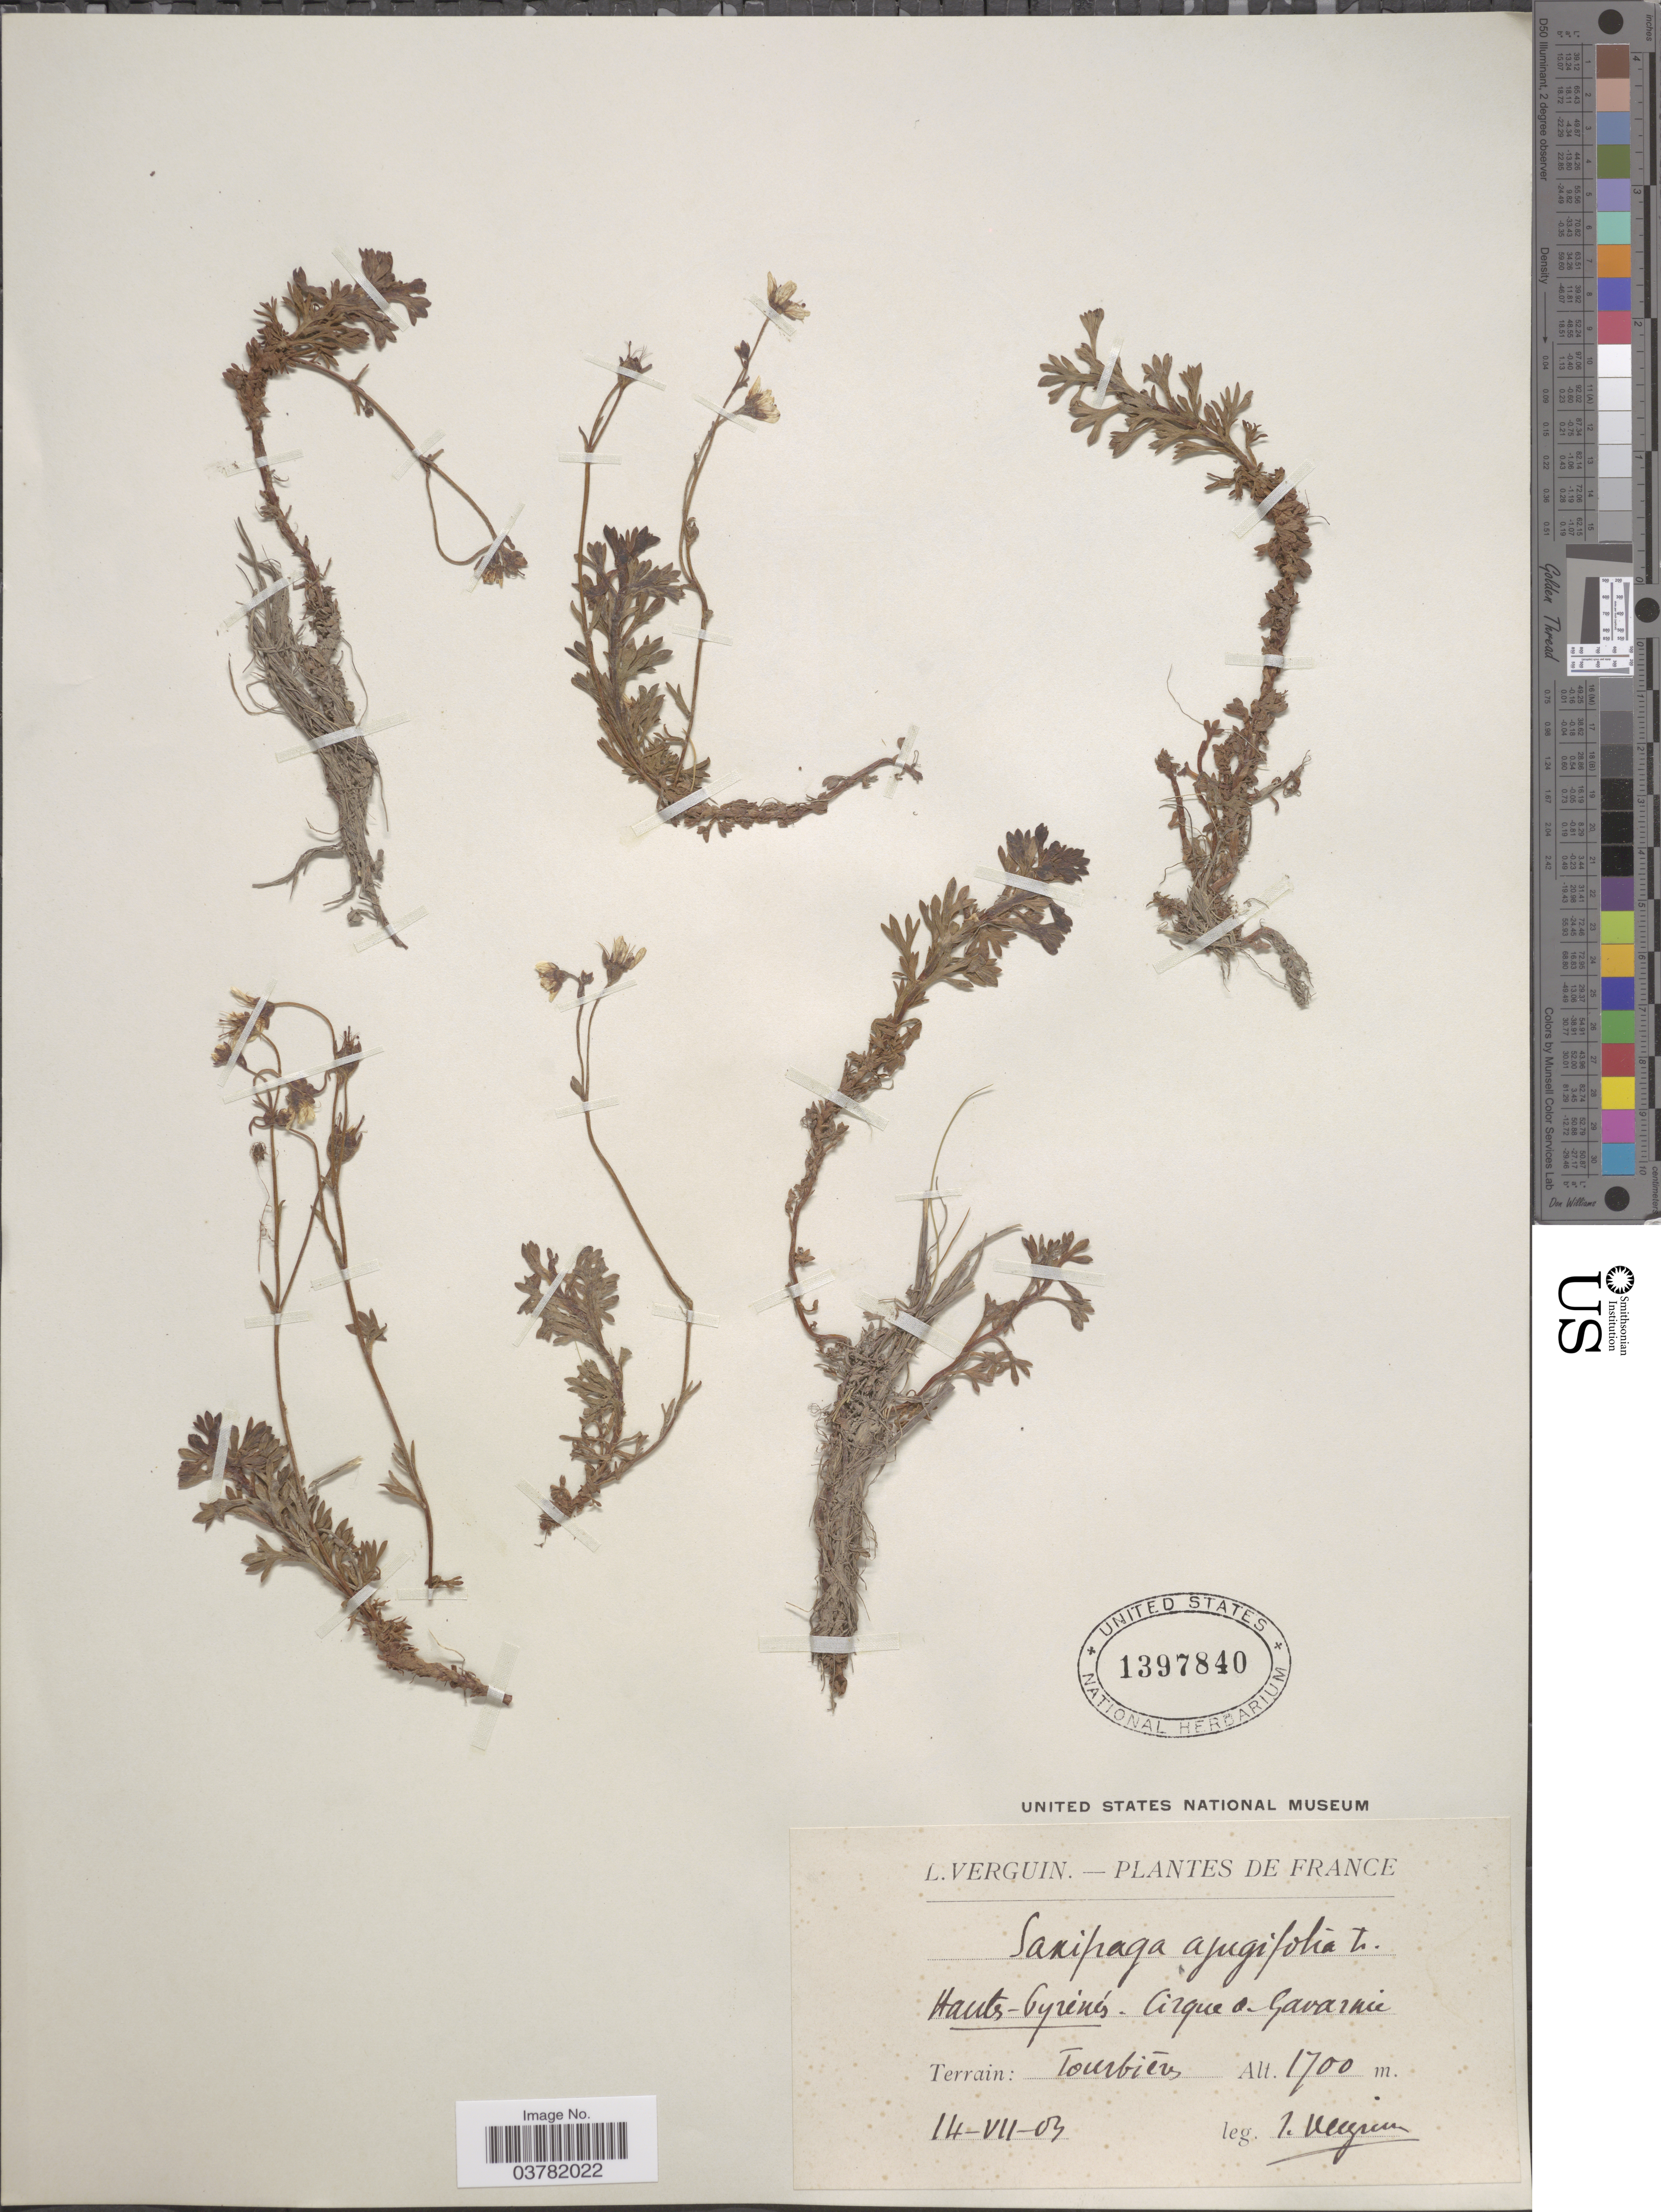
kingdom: Plantae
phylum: Tracheophyta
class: Magnoliopsida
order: Saxifragales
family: Saxifragaceae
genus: Saxifraga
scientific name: Saxifraga ajugifolia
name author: Wahlenb.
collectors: L. Verguin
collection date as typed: Transcribed d/m/y: 14/7/3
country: France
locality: Hautes-Pyrénés. Cirque de Gavarnie. Terrain: Tourbières.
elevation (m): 1700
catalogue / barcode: US 1397840